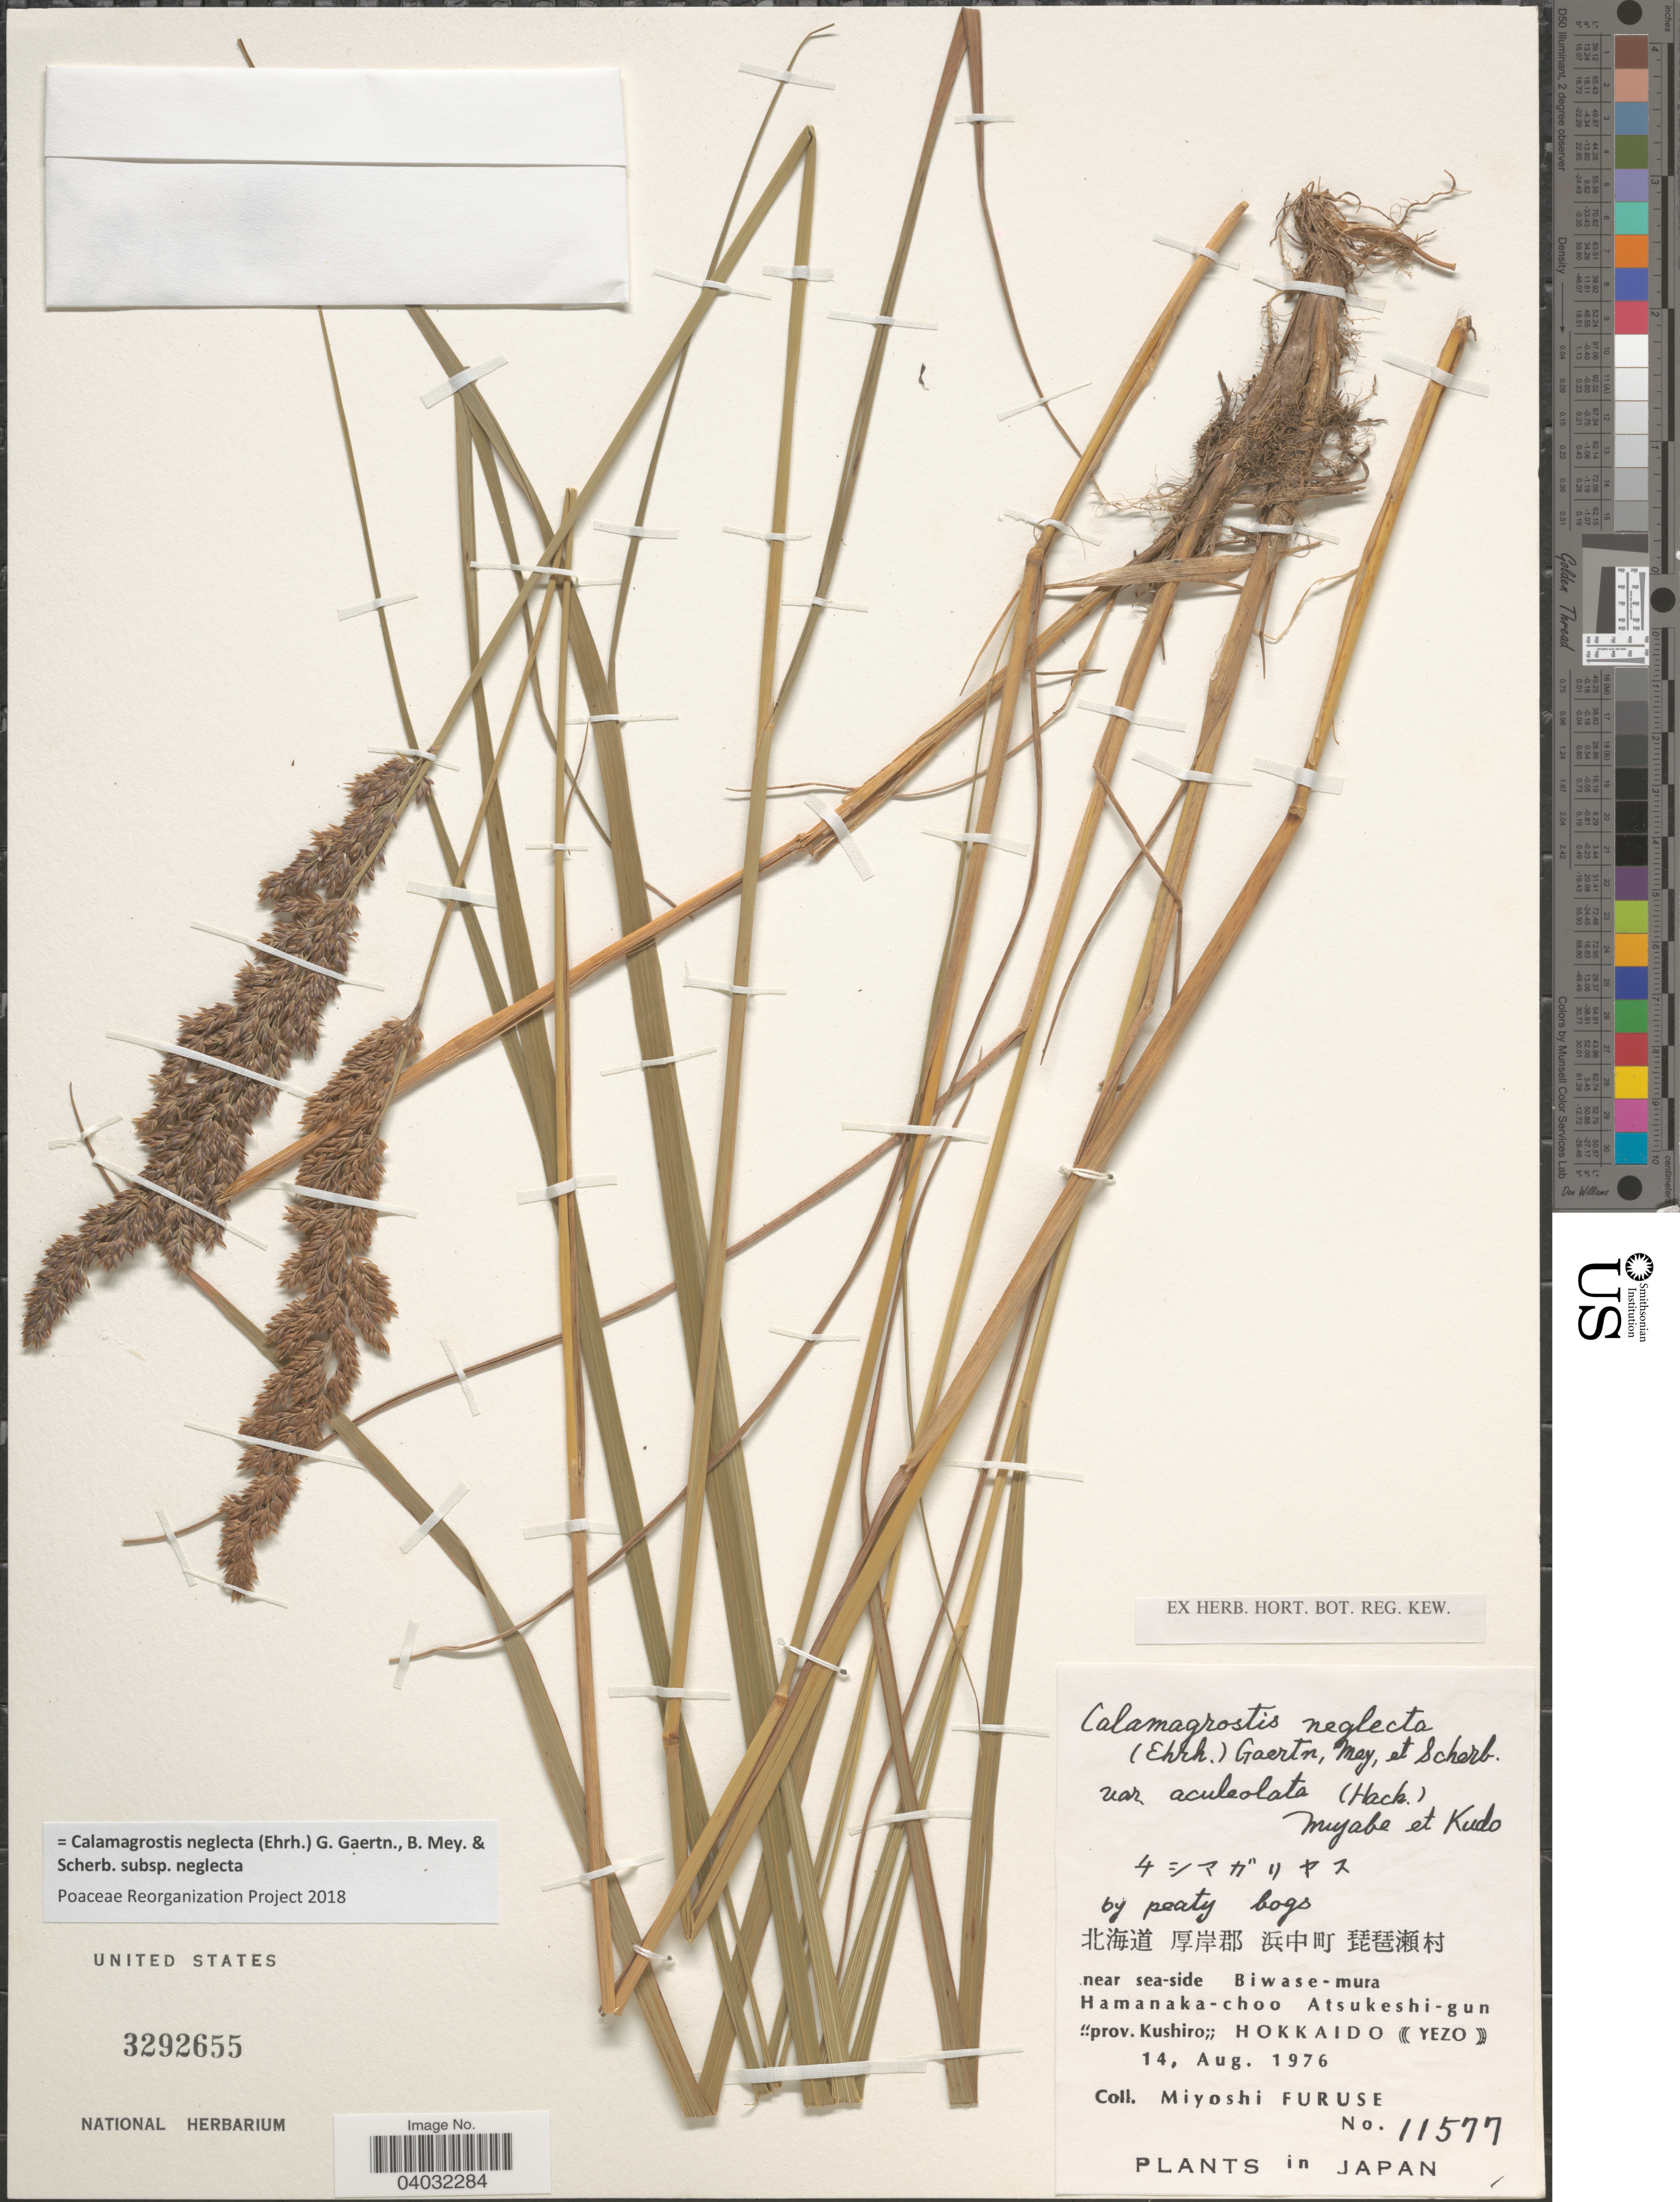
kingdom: Plantae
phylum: Tracheophyta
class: Liliopsida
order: Poales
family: Poaceae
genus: Calamagrostis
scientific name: Calamagrostis neglecta subsp. neglecta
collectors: M. Furuse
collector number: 11577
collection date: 1976-08-14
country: Japan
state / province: Hokkaidō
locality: X. Near sea-side Biwase-mura Hamanaka-choo. Atsukeshi-gun ""prov. Kushiro:: (Yezo).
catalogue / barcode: US 3292655